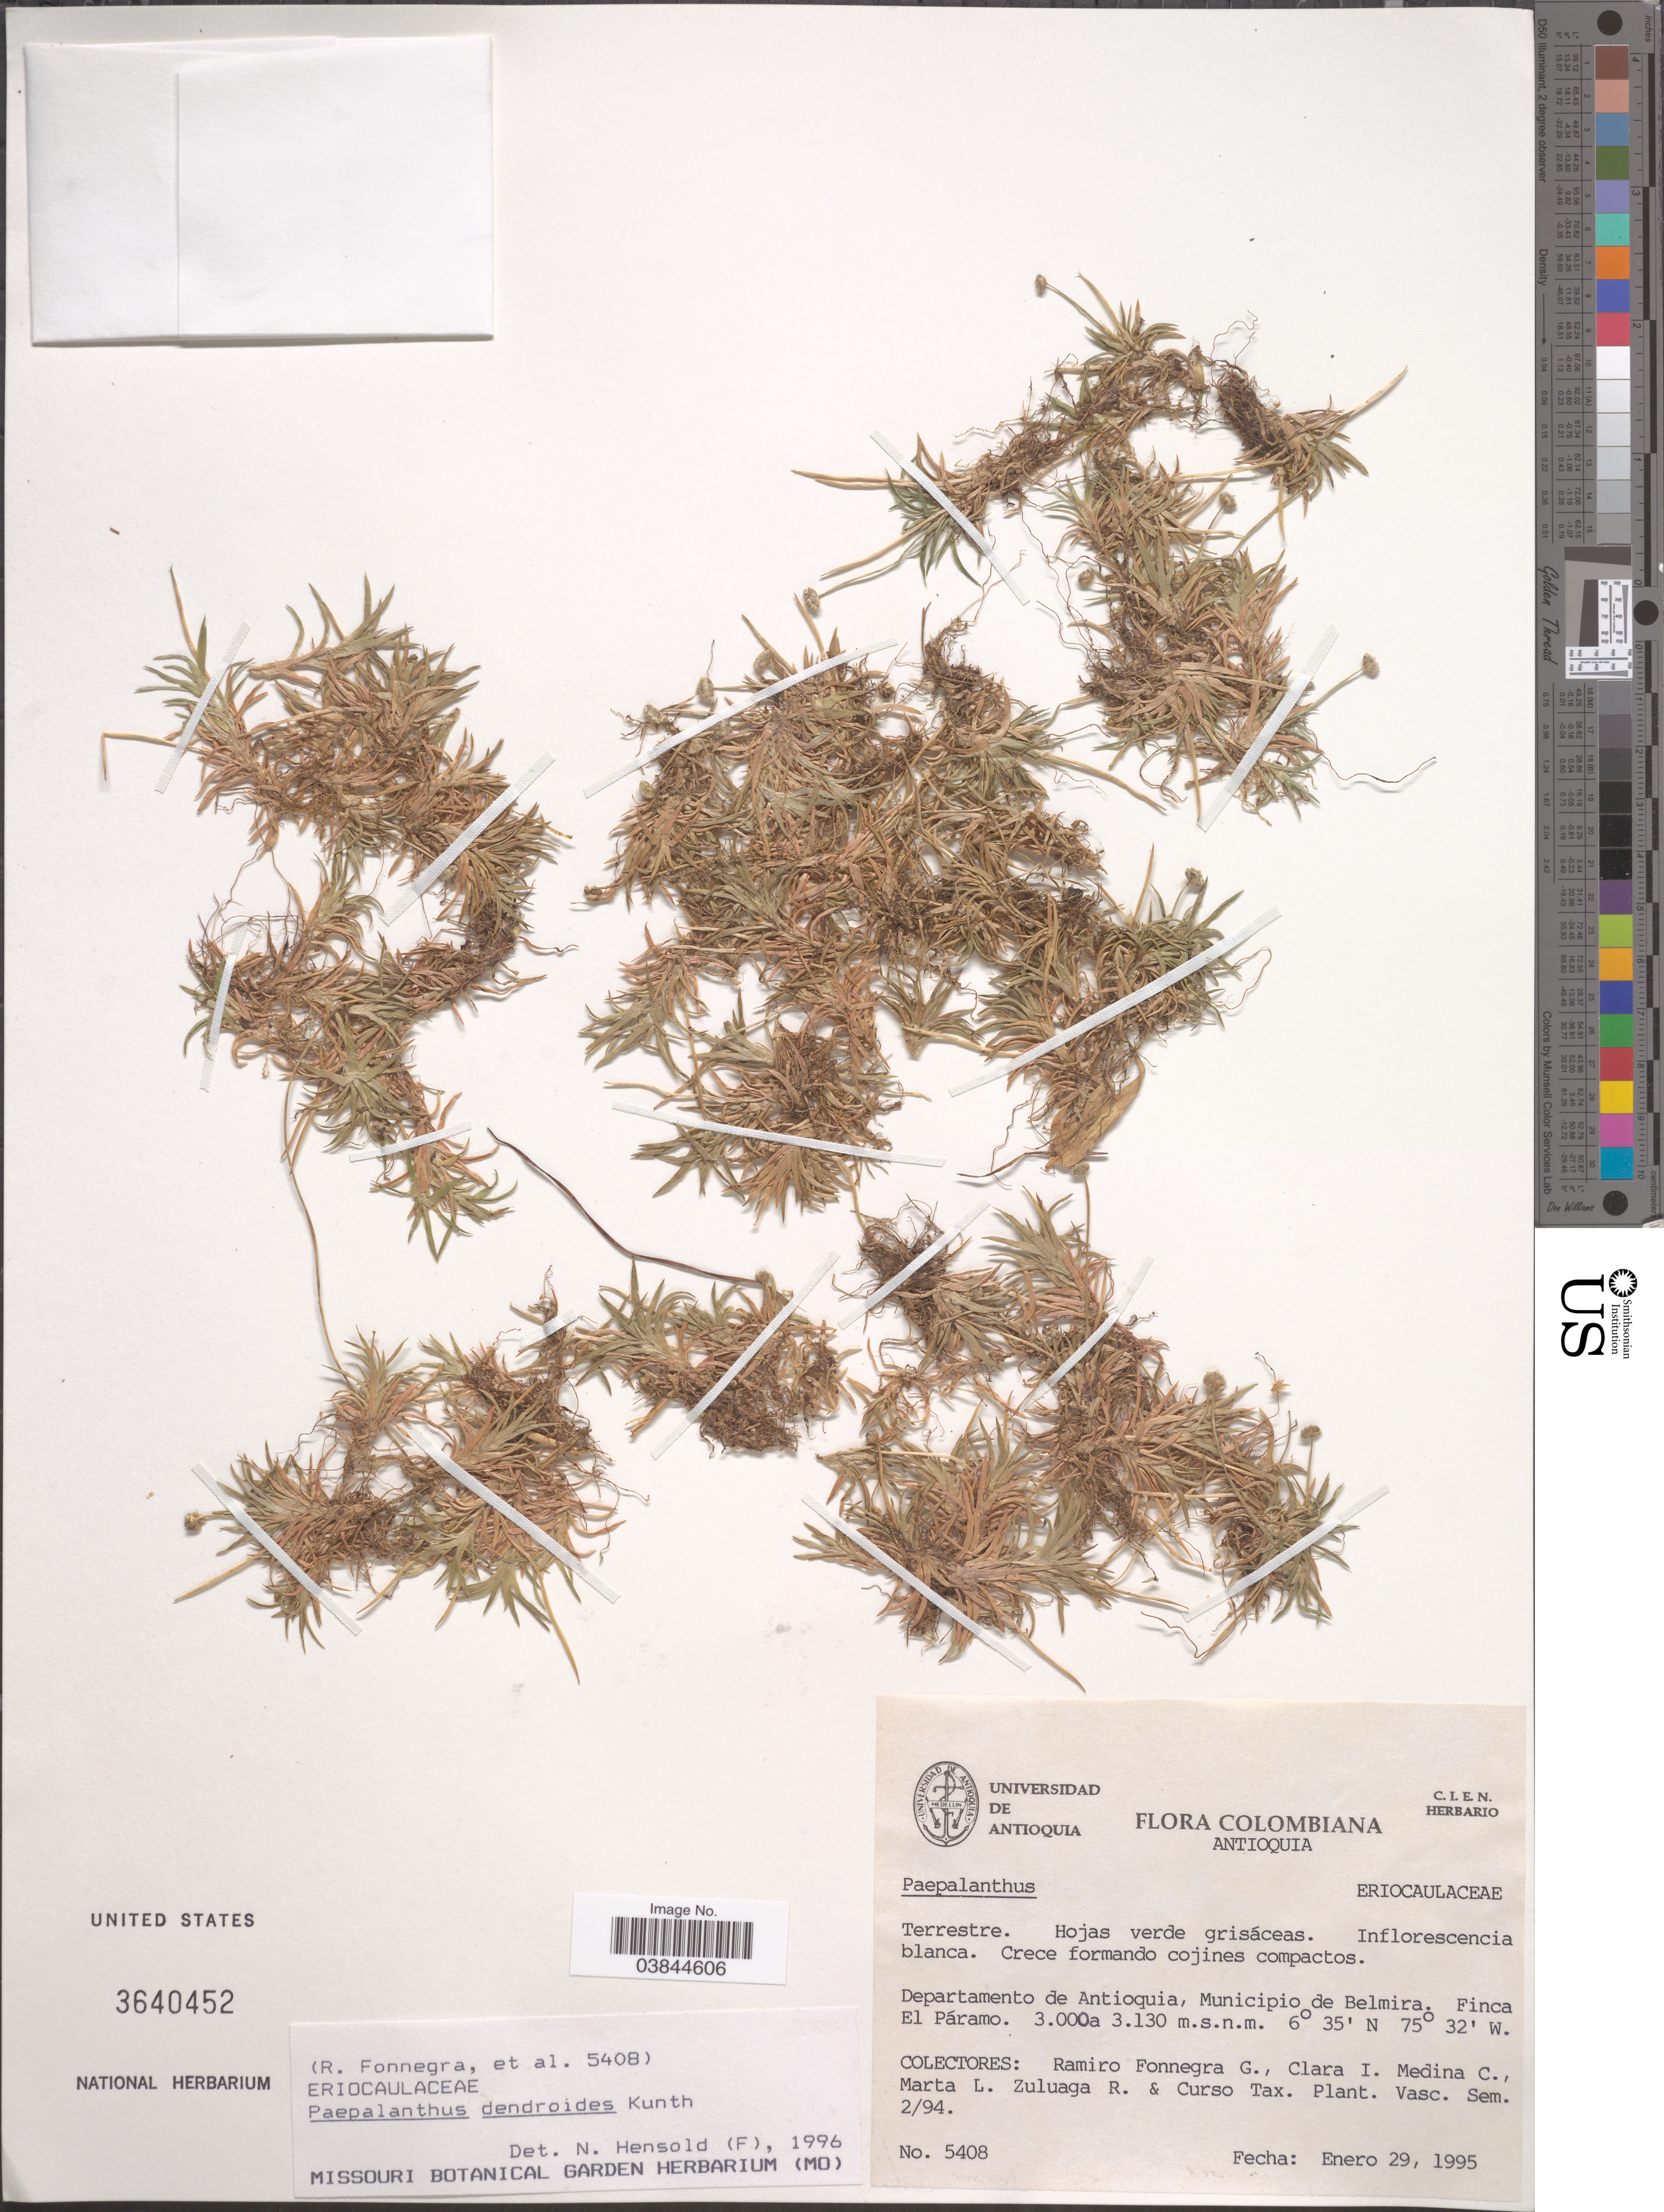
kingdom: Plantae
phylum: Tracheophyta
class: Liliopsida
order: Poales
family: Eriocaulaceae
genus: Paepalanthus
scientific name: Paepalanthus dendroides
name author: (Kunth) Kunth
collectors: R. Fonnegra G., C. Medina C., M. Zuluaga R. & Curso Tax. Plant. Vasc.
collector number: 5408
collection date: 1995-01-29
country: Colombia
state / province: Antioquia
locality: Departamento de Antioquia, Municipio de Belmira. Finca El Páramo.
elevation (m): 3000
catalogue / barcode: US 3640452